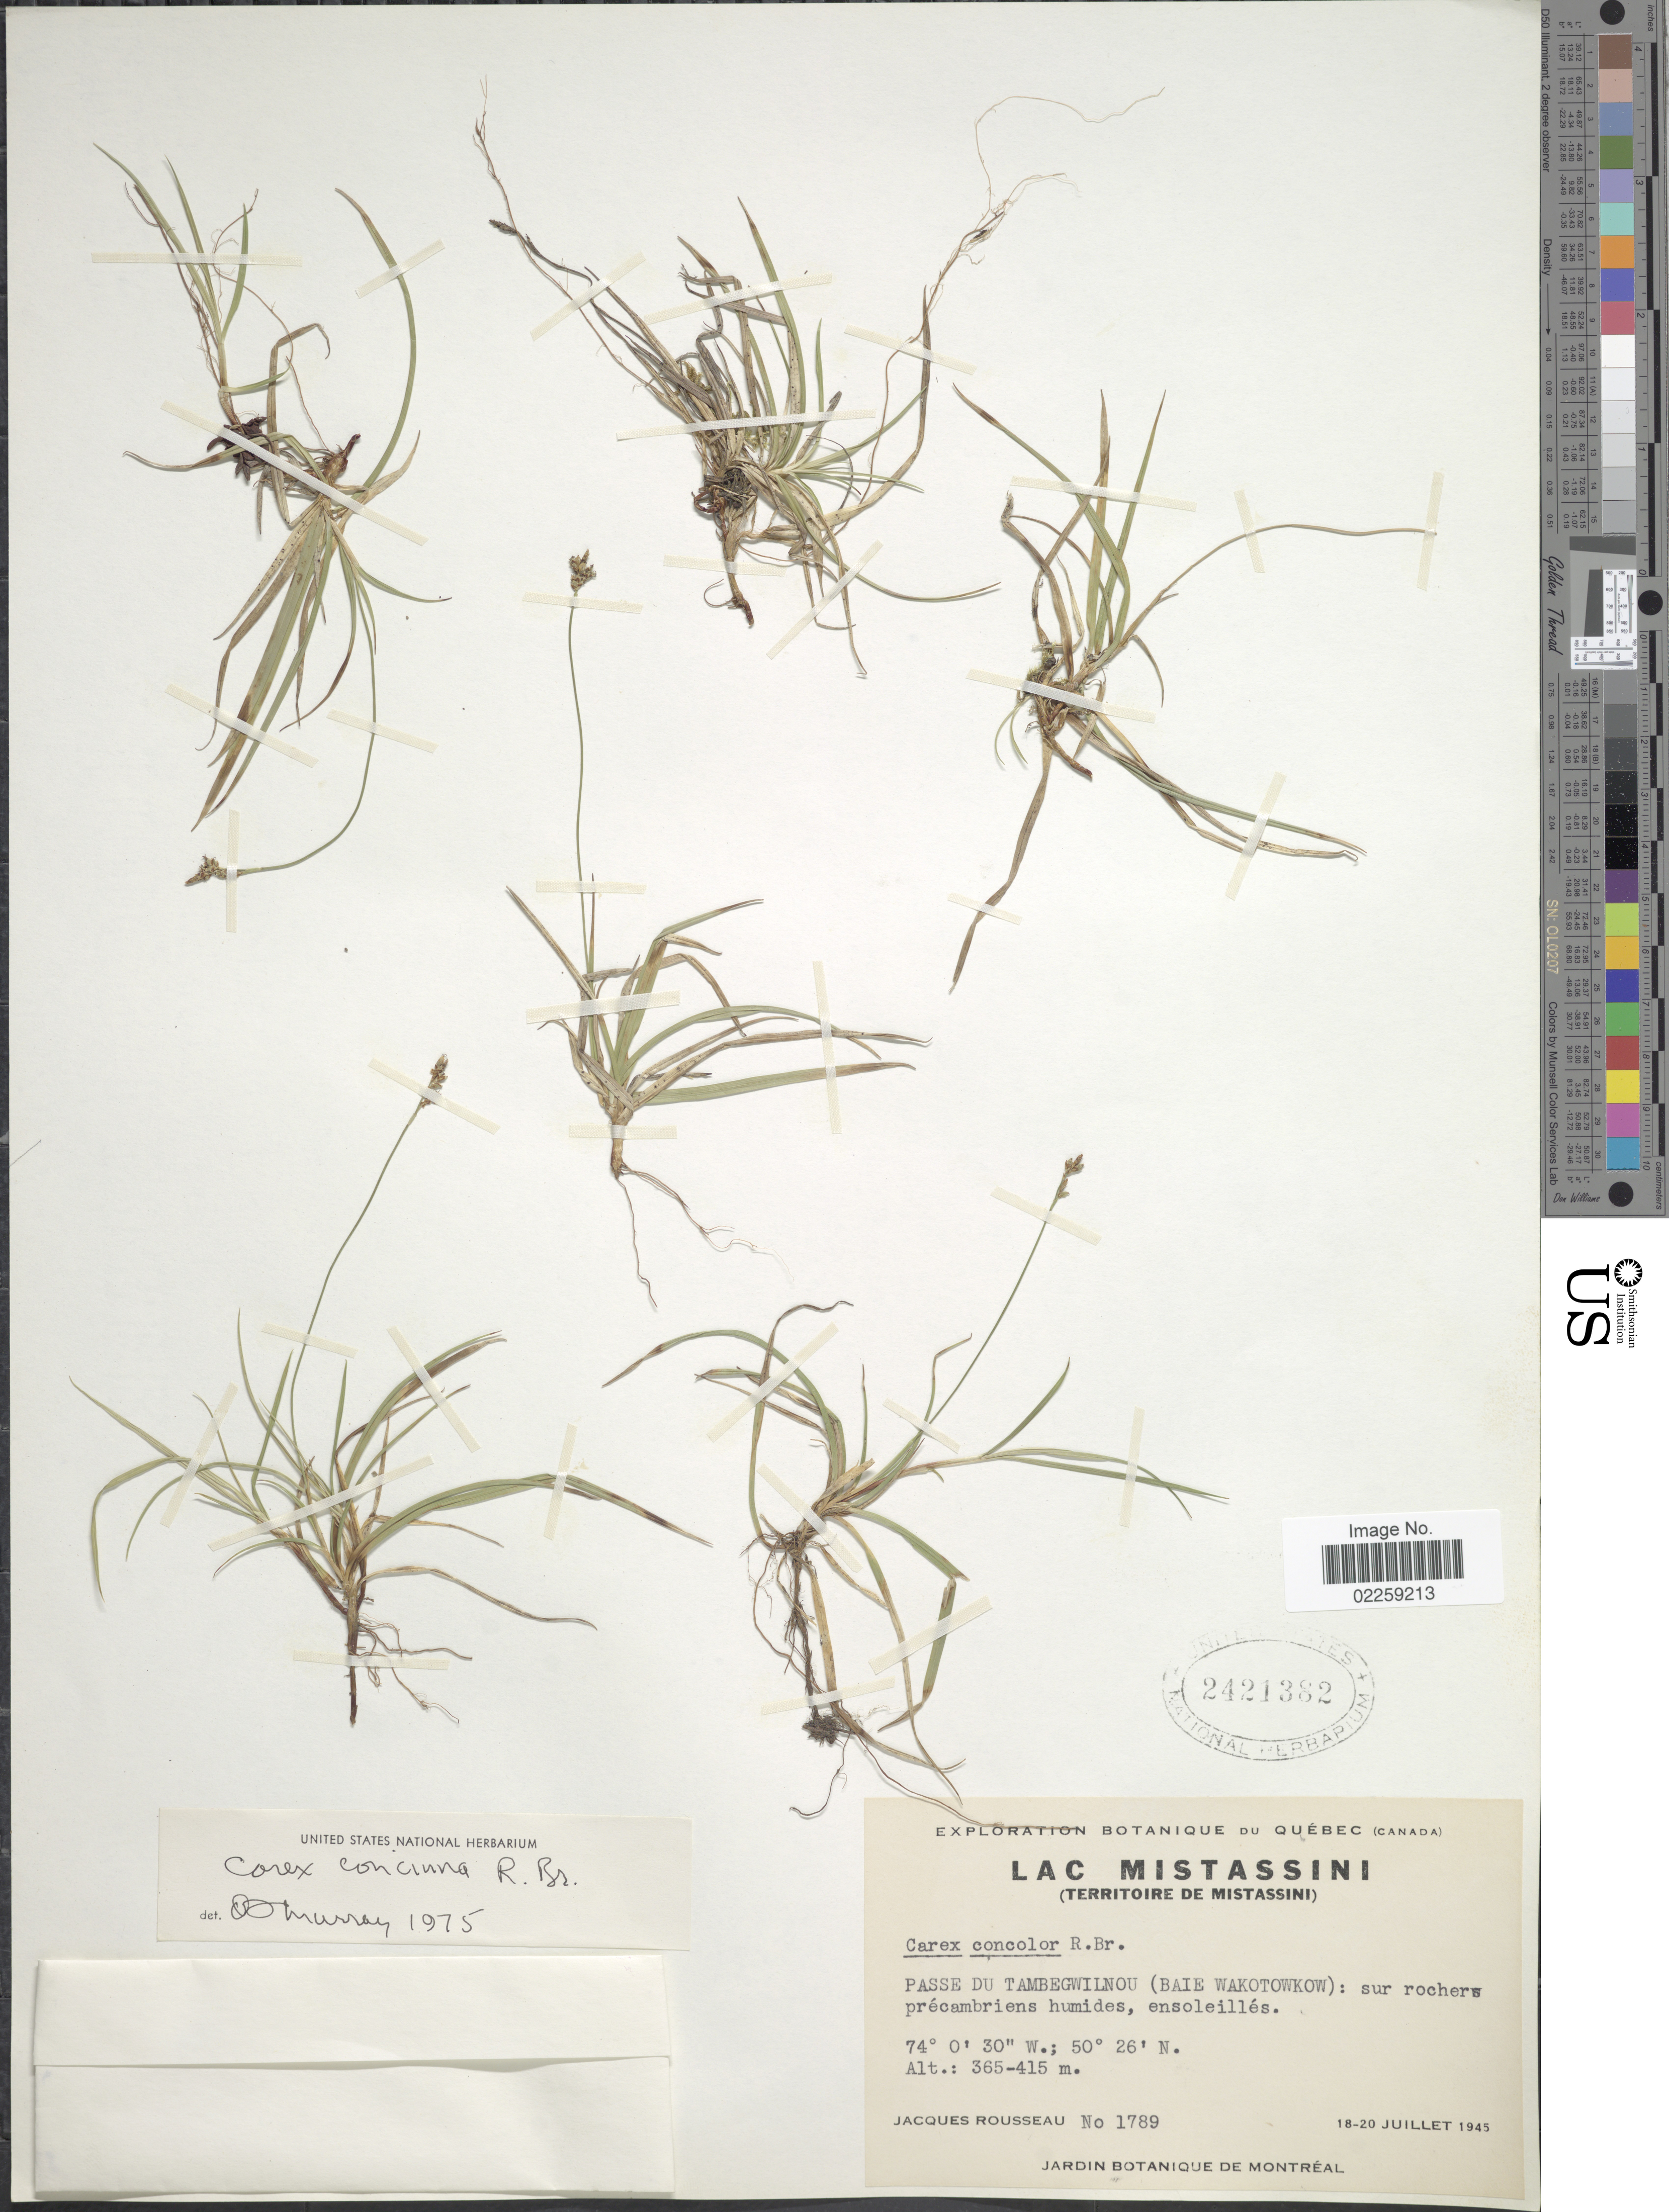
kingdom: Plantae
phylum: Tracheophyta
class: Liliopsida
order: Poales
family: Cyperaceae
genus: Carex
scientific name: Carex concinna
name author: R. Br.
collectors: J. Rousseau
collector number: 1789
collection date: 1945-07-18/1945-07-20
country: Canada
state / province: Quebec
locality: Lac Mistassini (Territoire de Mistassini) Passe Du Tambegwilnou (Baie Wakotowkow): sur rochers precambriens humides, ensoleilles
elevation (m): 365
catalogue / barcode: US 2421382